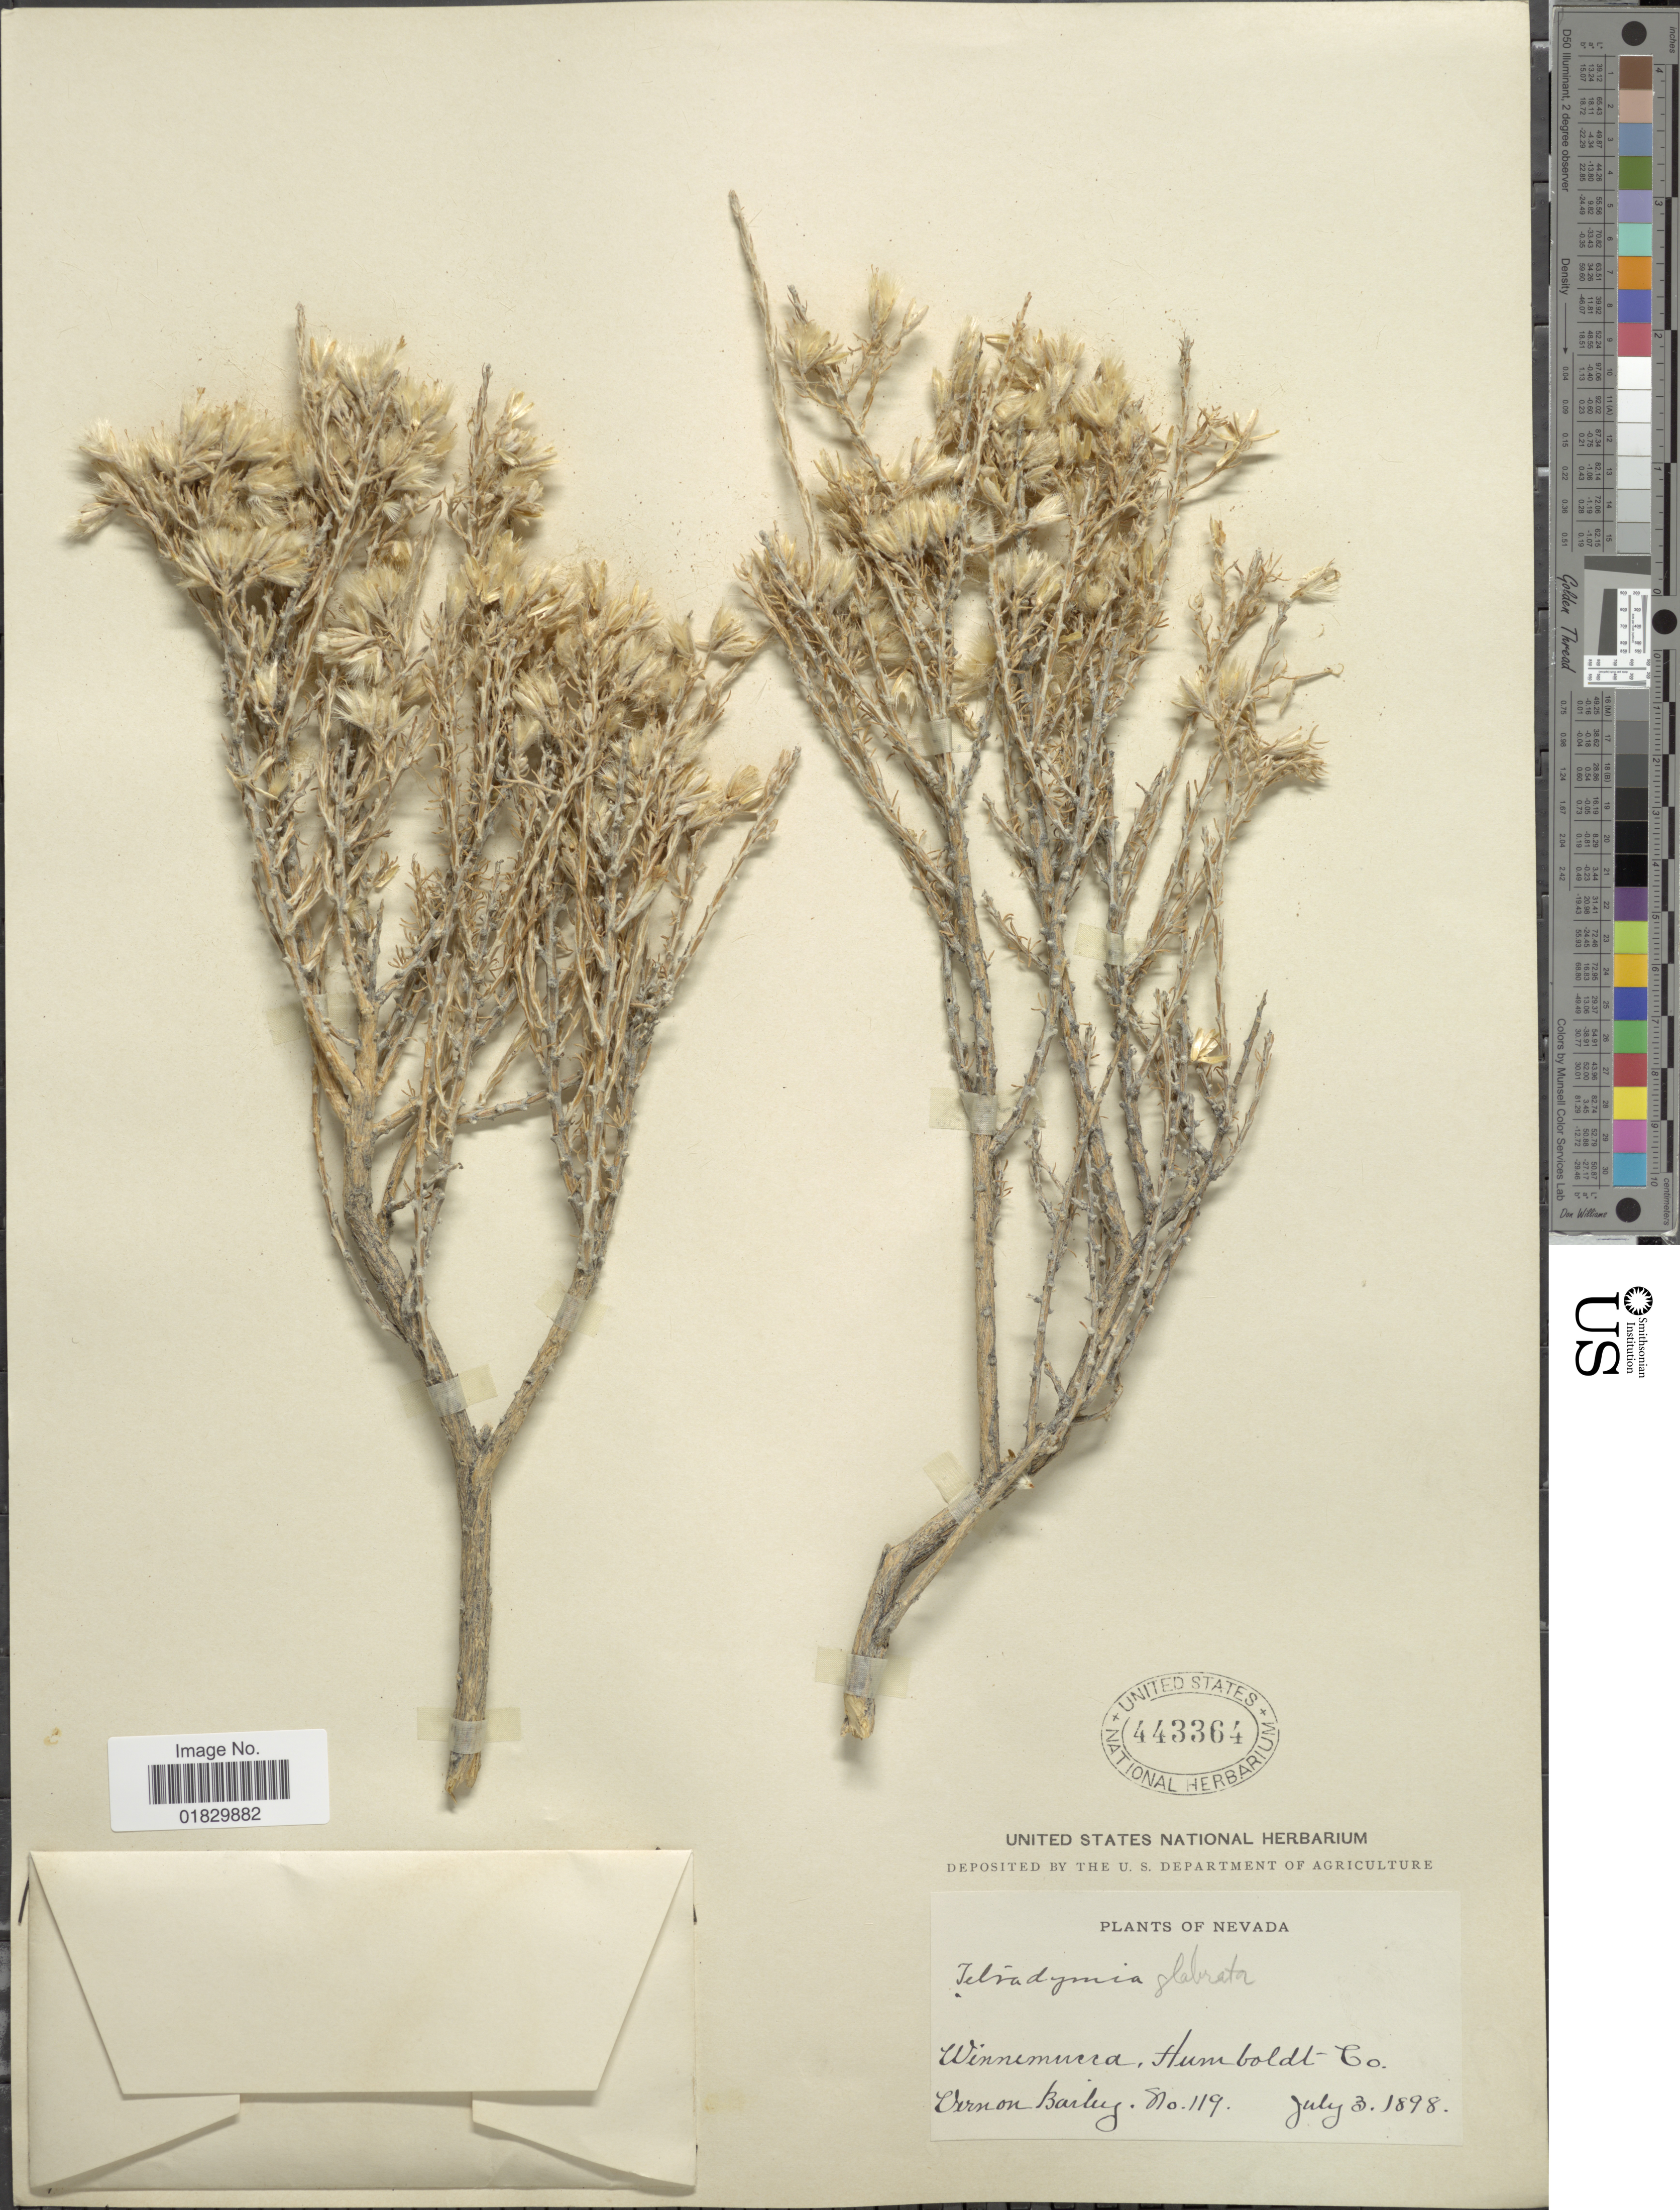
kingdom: Plantae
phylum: Tracheophyta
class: Magnoliopsida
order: Asterales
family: Asteraceae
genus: Tetradymia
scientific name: Tetradymia glabrata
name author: Torr. & A. Gray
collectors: V. O. Bailey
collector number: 119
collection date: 1898-07-03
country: United States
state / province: Nevada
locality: Winnemucca, Humboldt Co.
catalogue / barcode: US 443364